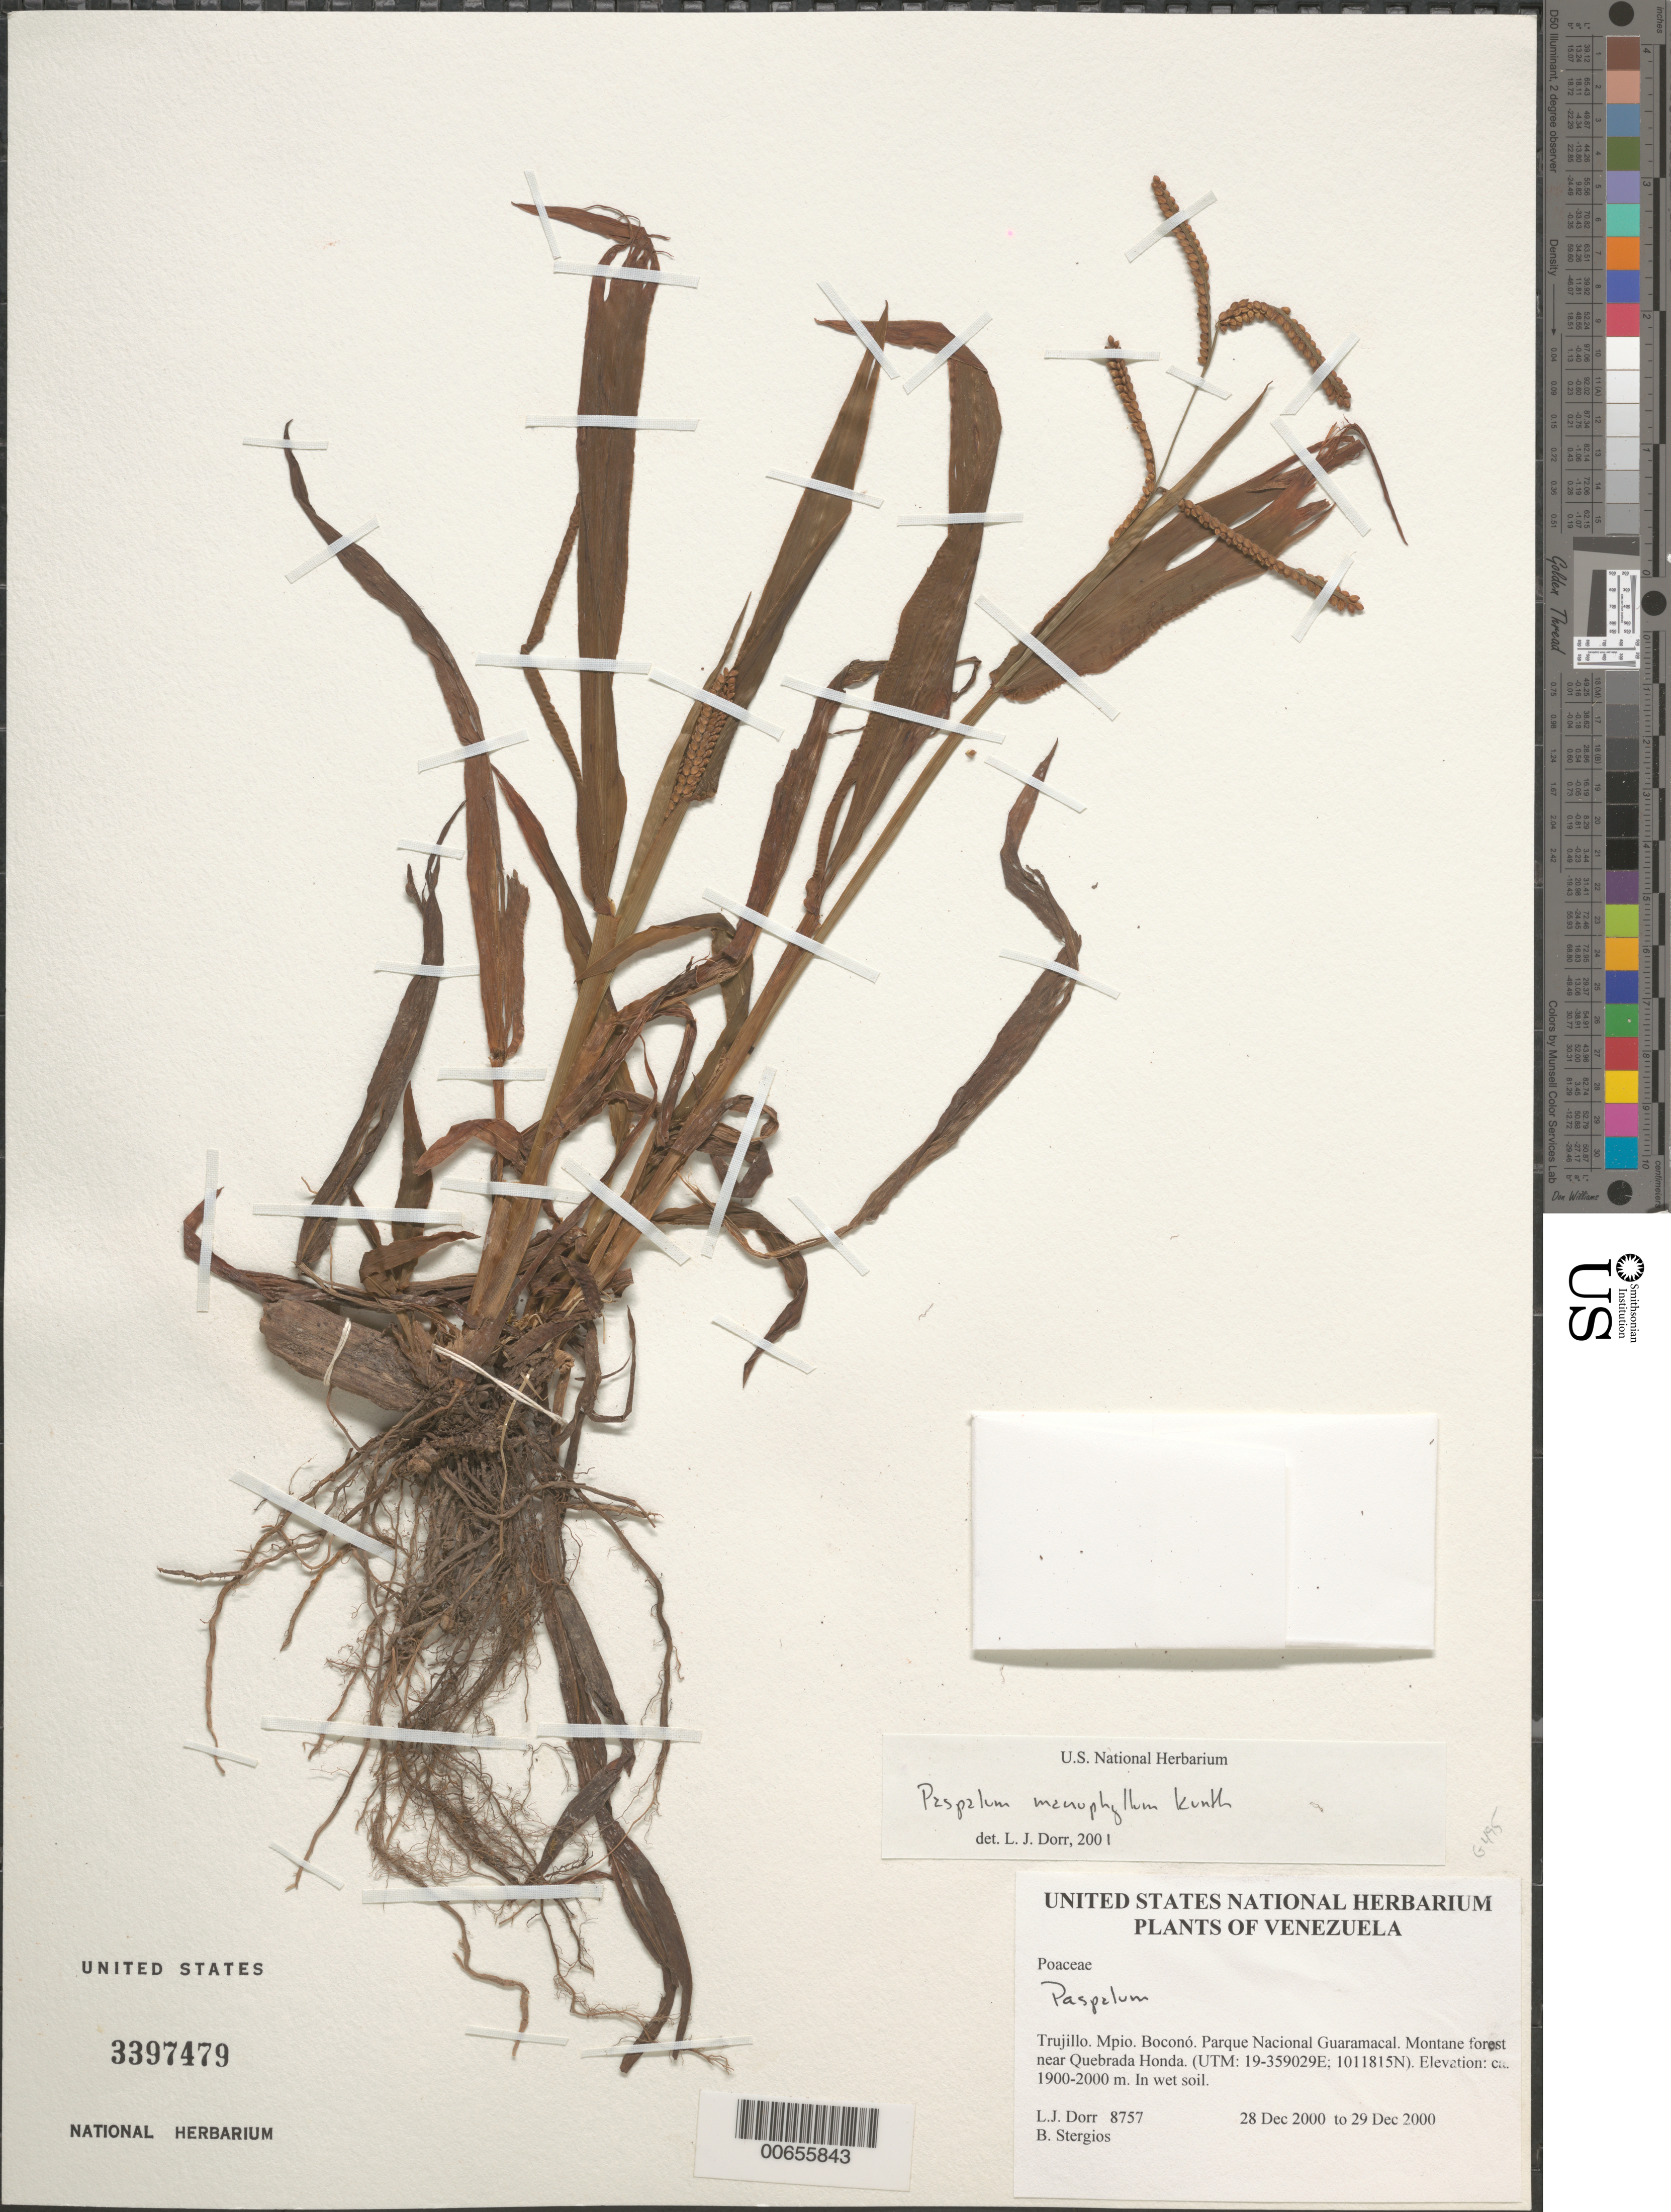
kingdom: Plantae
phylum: Tracheophyta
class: Liliopsida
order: Poales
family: Poaceae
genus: Paspalum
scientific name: Paspalum macrophyllum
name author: Kunth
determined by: Dorr, L. J., (BOT), Smithsonian Institution - National Museum of Natural History (UNITED STATES)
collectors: L. J. Dorr & B. G. Stergios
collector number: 8757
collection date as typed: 28 Dec 2000 to 29 Dec 2000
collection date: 2000-12-28/2000-12-29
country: Venezuela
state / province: Trujillo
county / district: Boconó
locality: Parque Nacional Guaramacal near Quebrada Honda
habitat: In wet soil.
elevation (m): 1900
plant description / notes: MO, PORT, US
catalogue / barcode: US 3397479